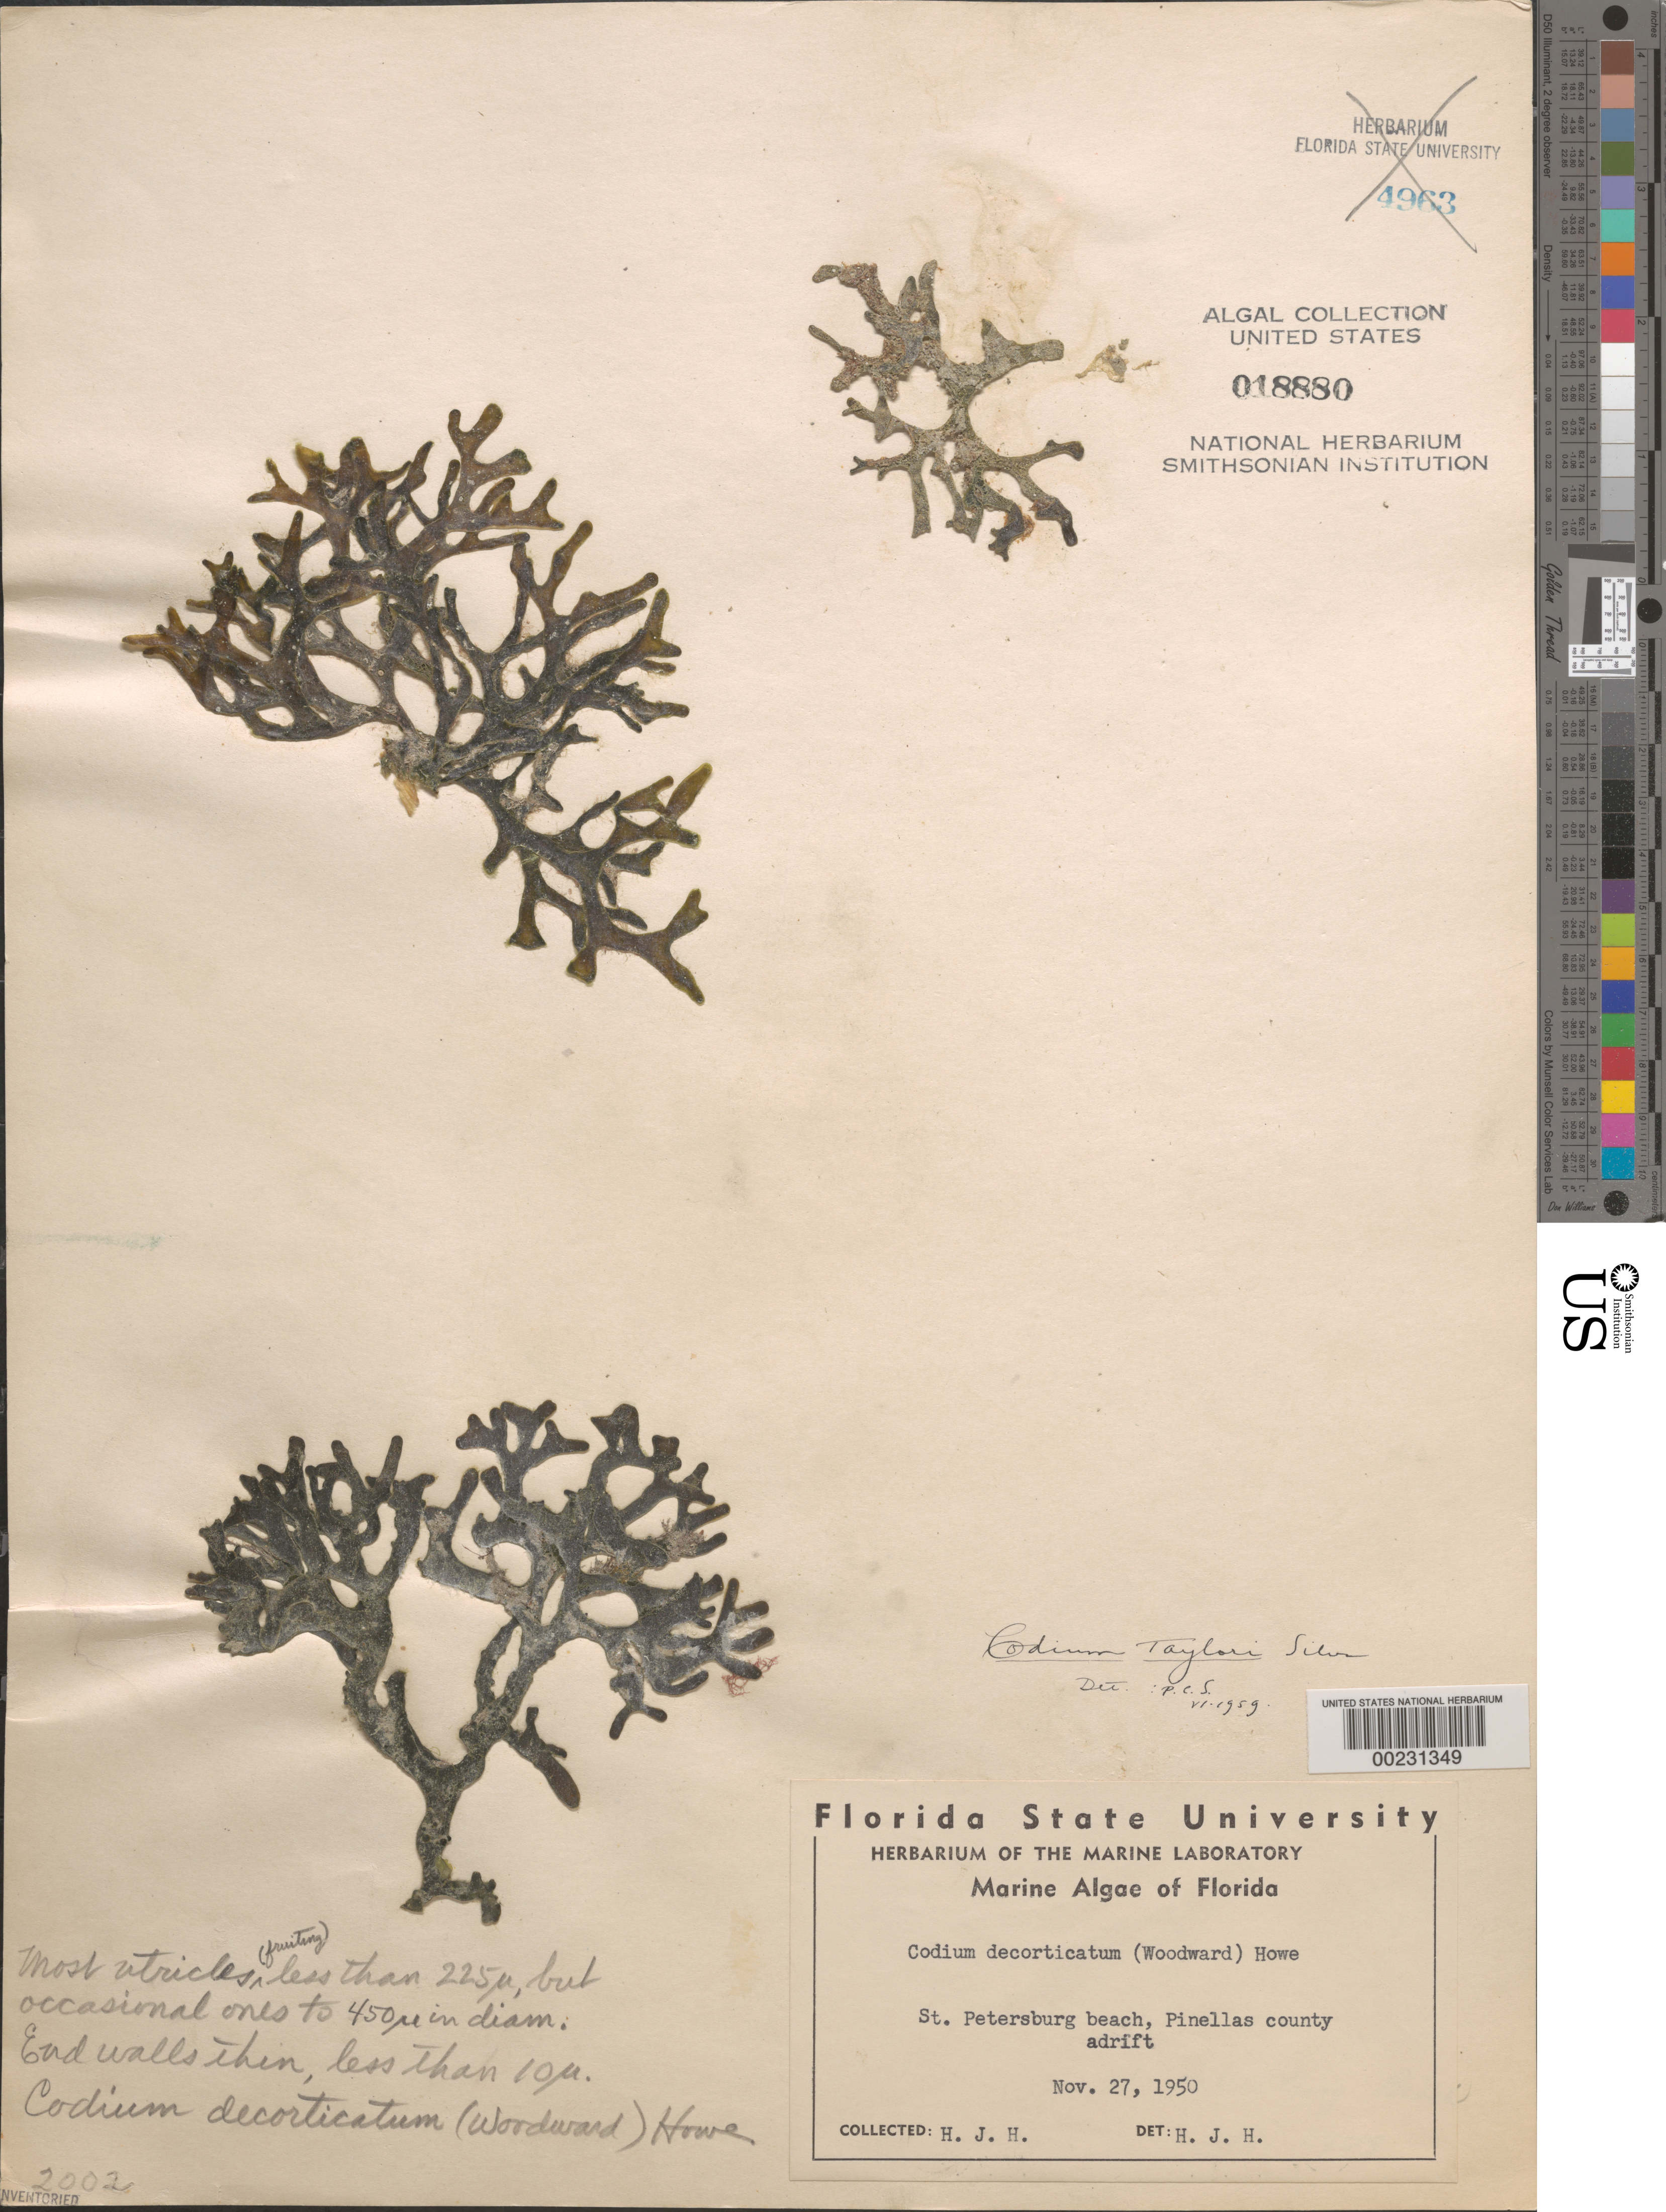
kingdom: Plantae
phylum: Chlorophyta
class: Ulvophyceae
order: Bryopsidales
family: Codiaceae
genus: Codium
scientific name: Codium taylorii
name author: P.C. Silva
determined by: Silva, P. C.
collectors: H. J. Humm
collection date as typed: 27 Nov 1950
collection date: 1950-11-27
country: United States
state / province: Florida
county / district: Pinellas County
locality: St. Petersburg Beach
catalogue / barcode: US 18880